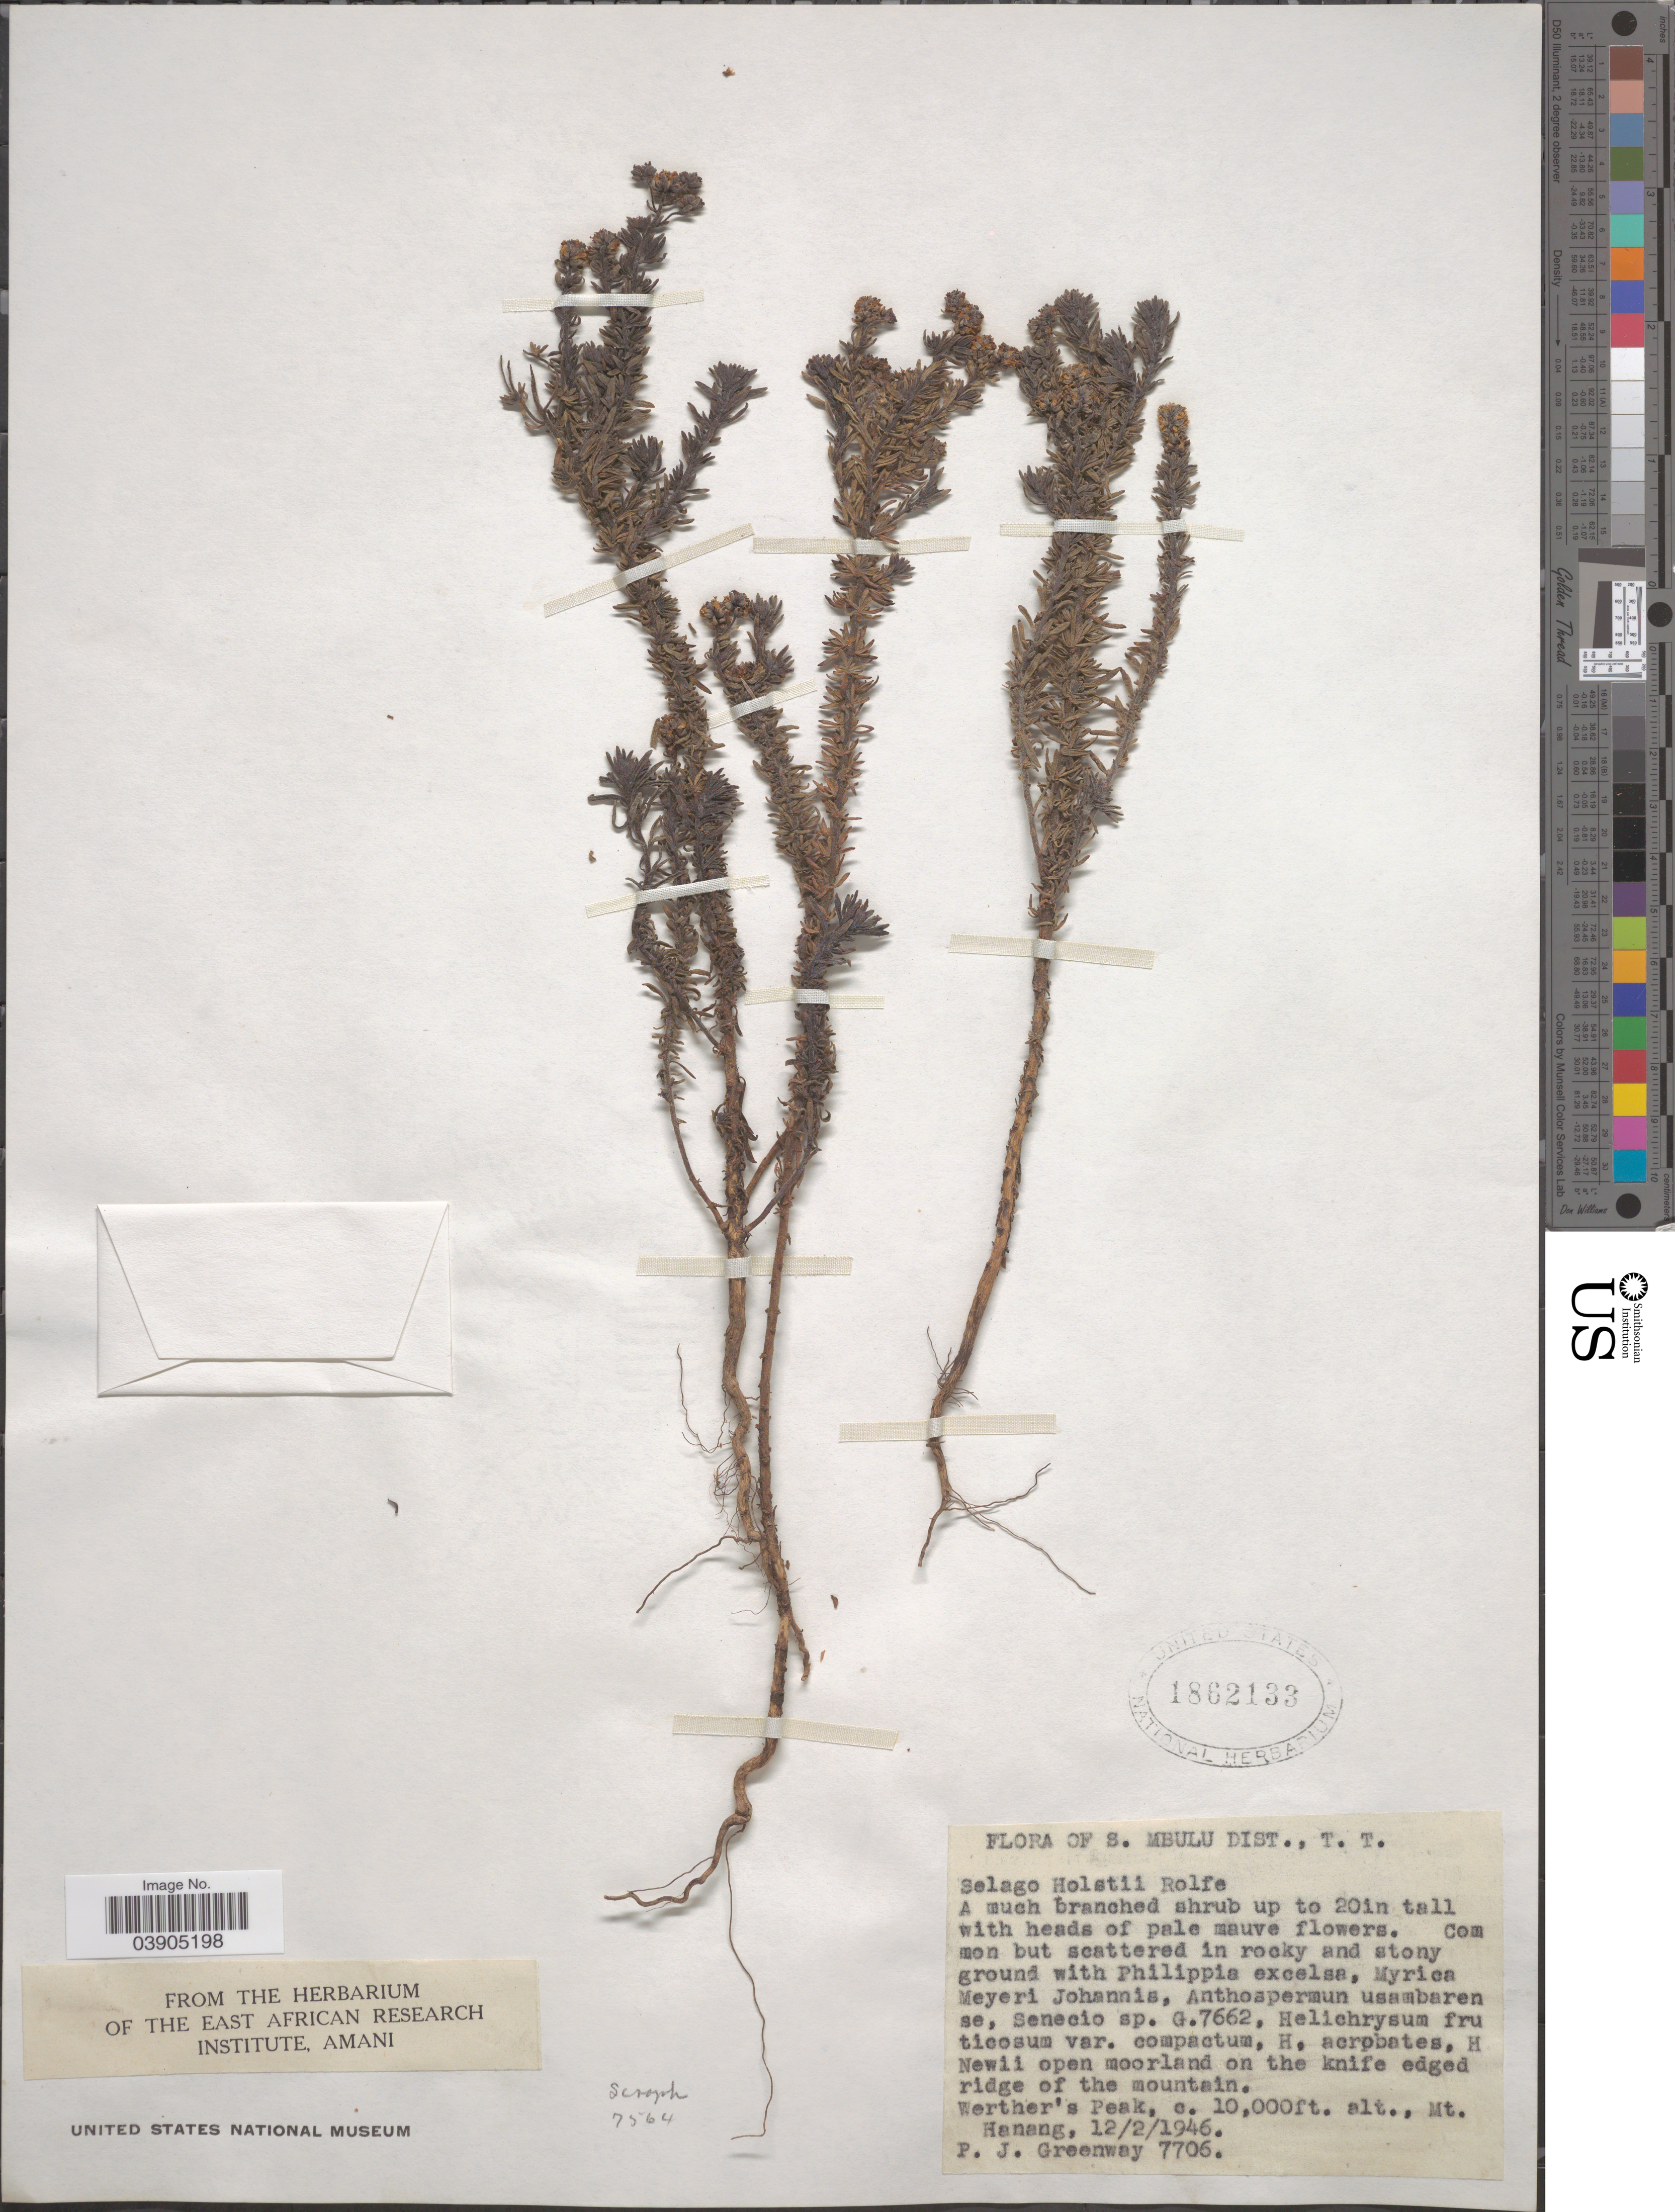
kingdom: Plantae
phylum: Tracheophyta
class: Magnoliopsida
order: Lamiales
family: Scrophulariaceae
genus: Selago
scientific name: Selago holstii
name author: Rolfe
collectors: P. J. Greenway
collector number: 7706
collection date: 1946-02-12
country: Tanzania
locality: S. Mbulu Dist., T. T. H Newii open moorland on the knife edged ridge of the mountain. Werther's Peak. Mt. Hanang.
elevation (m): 3048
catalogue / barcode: US 1862133